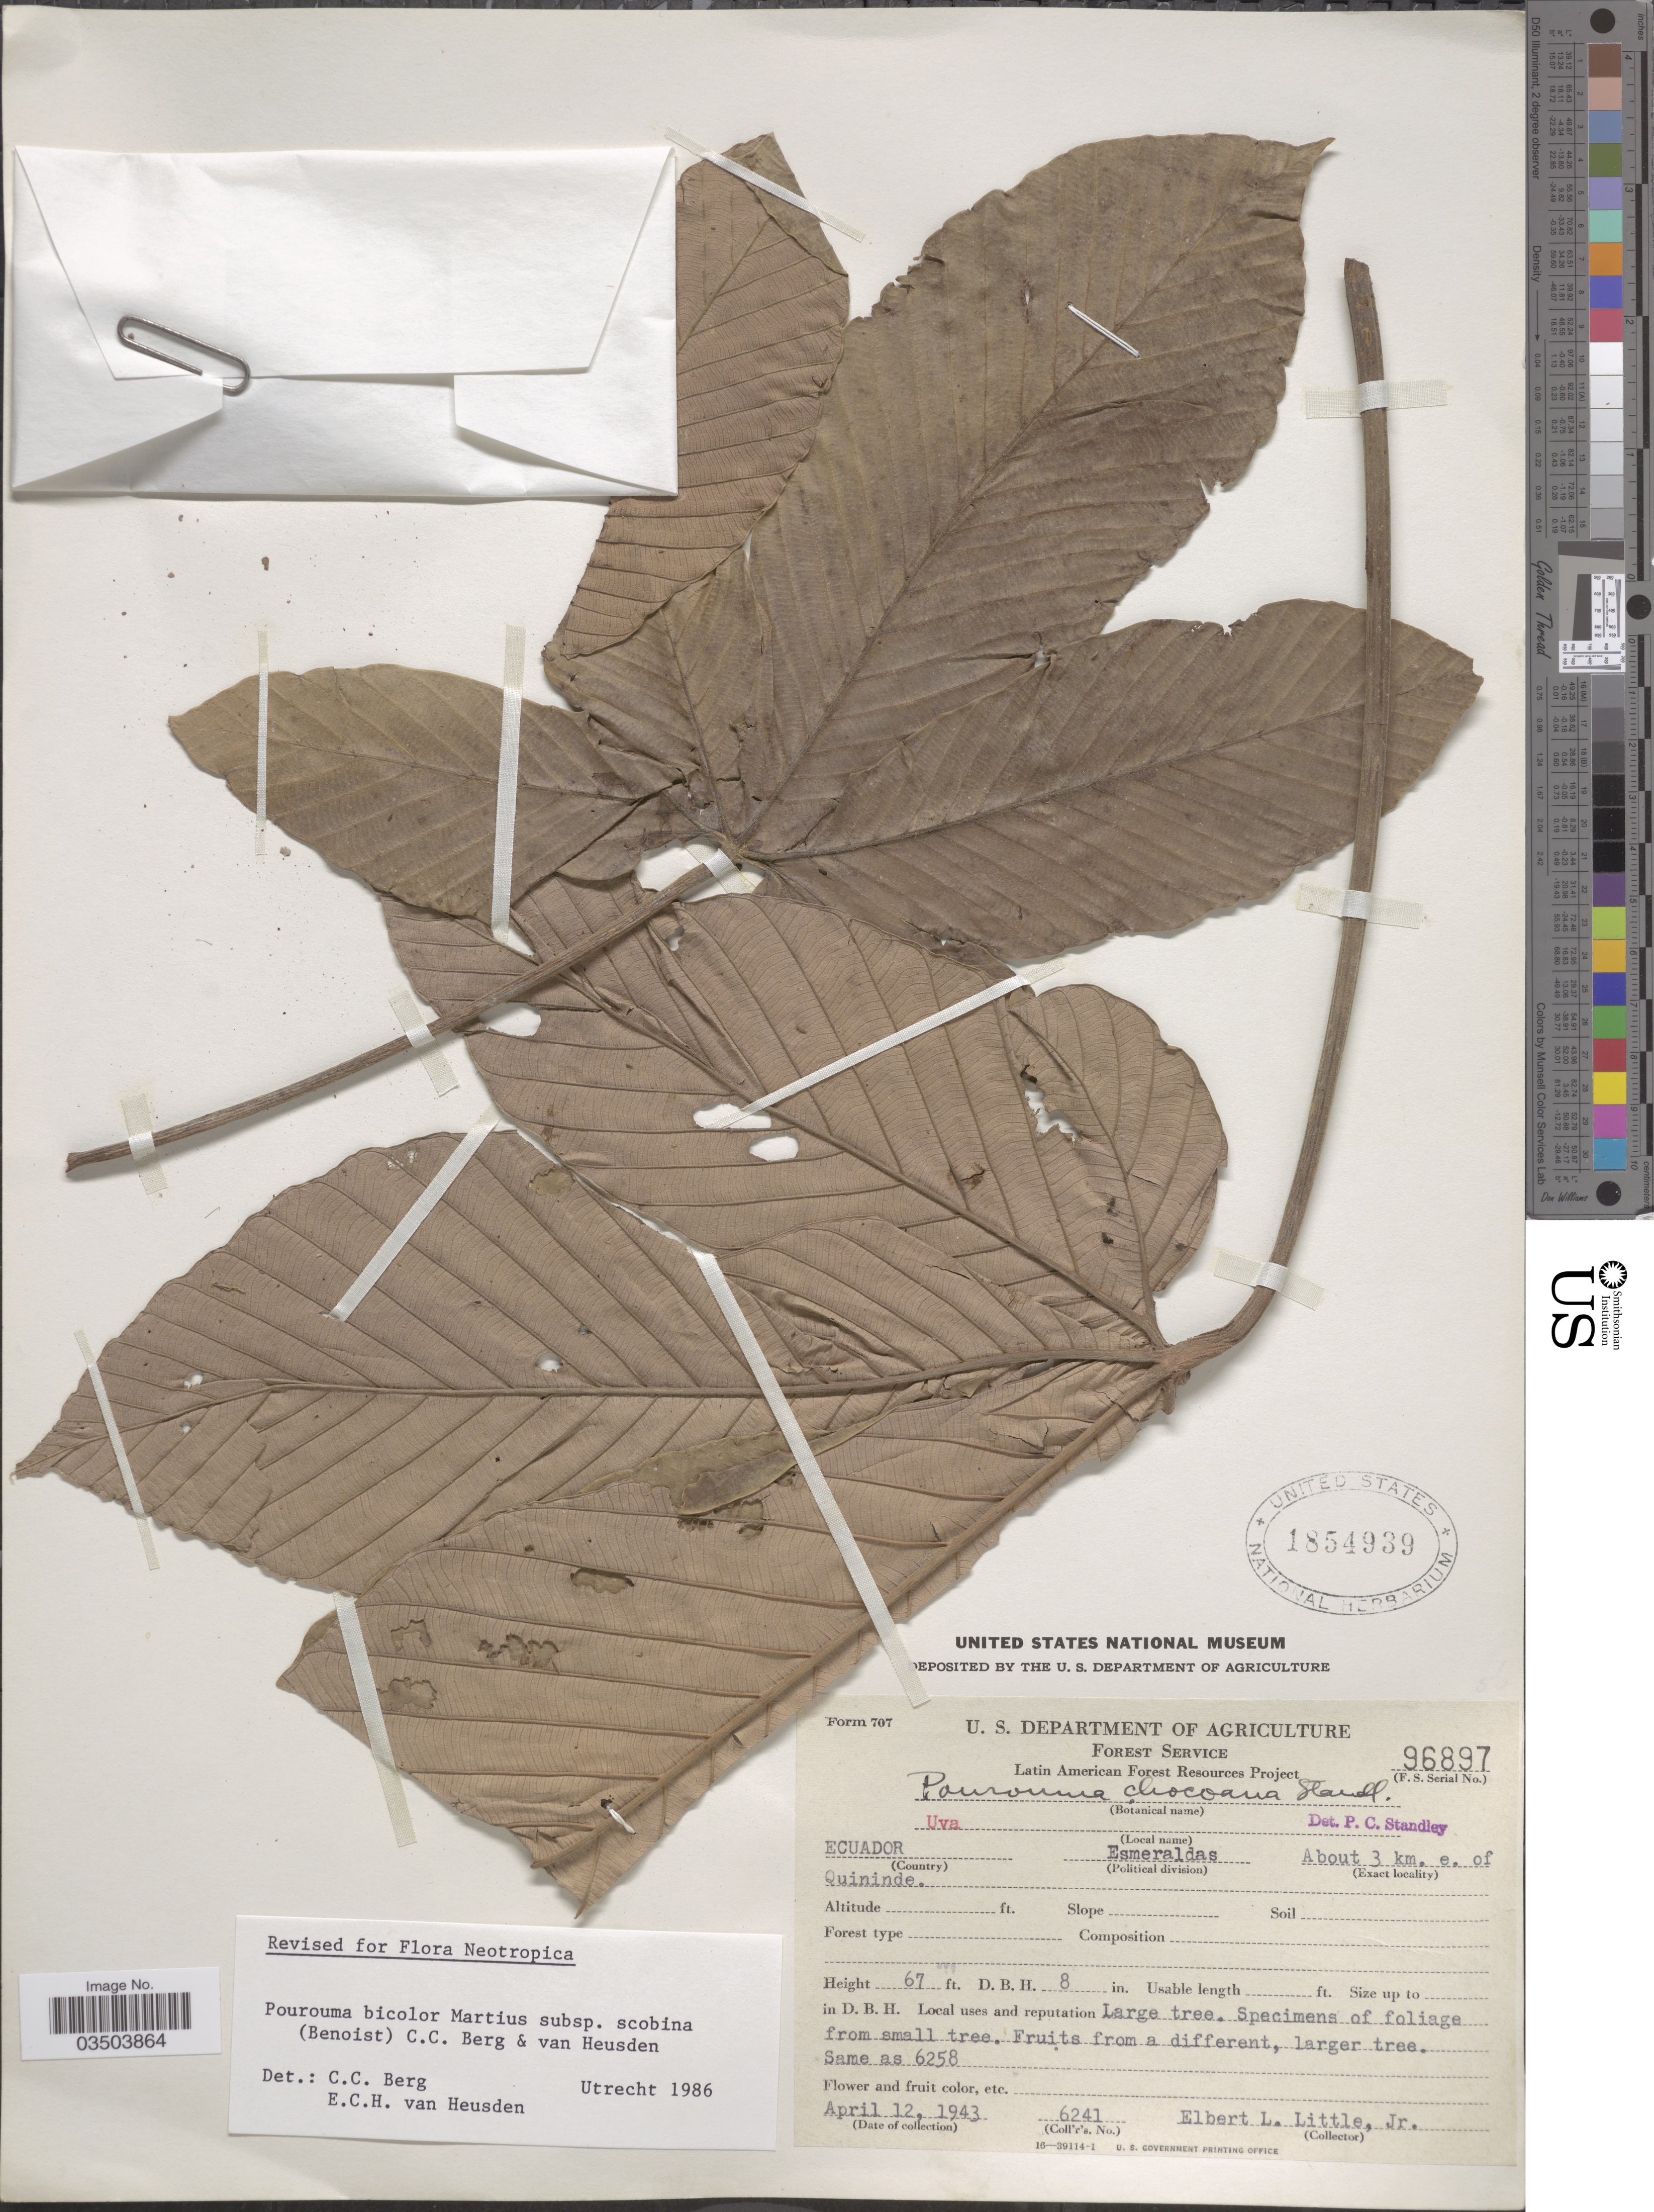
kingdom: Plantae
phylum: Tracheophyta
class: Magnoliopsida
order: Rosales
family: Urticaceae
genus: Pourouma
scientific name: Pourouma bicolor subsp. scobina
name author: (Benoist) C.C. Berg & Heusden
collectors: E. L. Little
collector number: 6241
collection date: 1943-04-12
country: Ecuador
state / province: Esmeraldas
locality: About 3 km. e. of Quininde.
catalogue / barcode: US 1854939